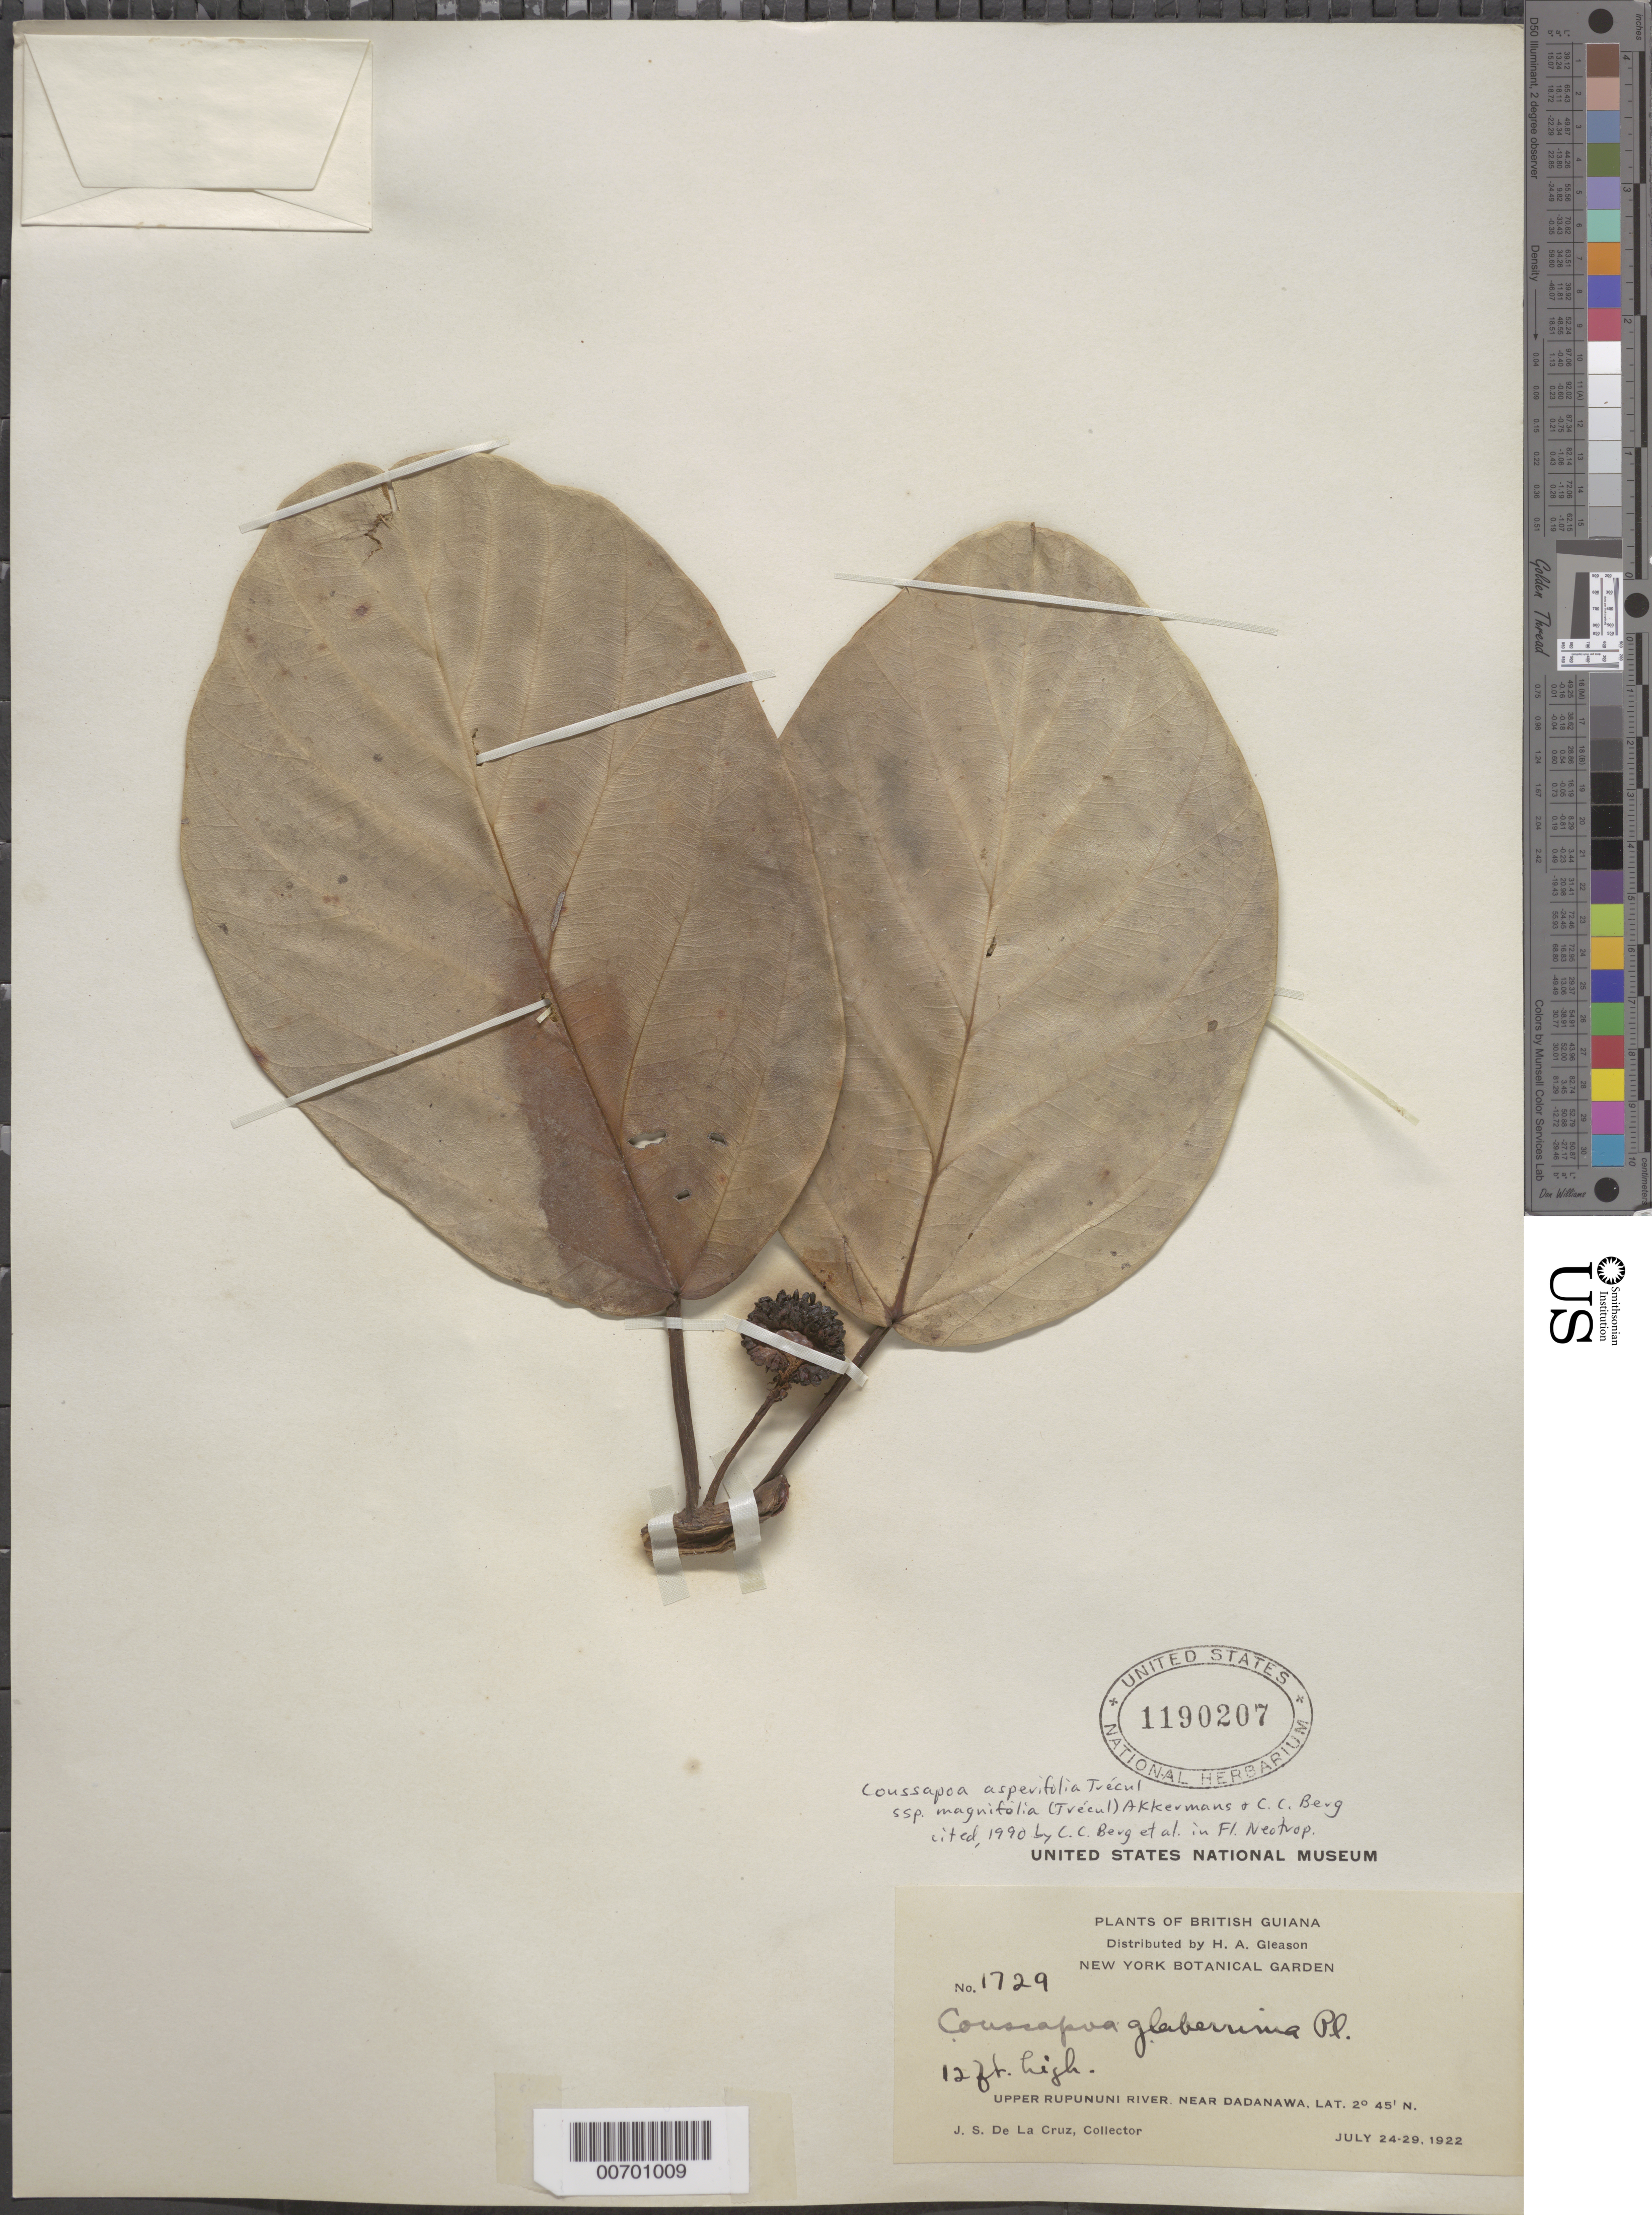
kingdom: Plantae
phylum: Tracheophyta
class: Magnoliopsida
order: Rosales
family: Urticaceae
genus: Coussapoa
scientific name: Coussapoa asperifolia subsp. magnifolia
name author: (Trécul) Akkermans & C.C. Berg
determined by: Akkermans, R. W.; Berg, C. C.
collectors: J. S. de la Cruz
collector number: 1729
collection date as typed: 24-Jul-22 to 29-Jul-22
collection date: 1922-07-24/1922-07-29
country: Guyana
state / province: U. Takutu-U. Essequibo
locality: Dadanawa, near, upper Rupununi R.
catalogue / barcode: US 1190207